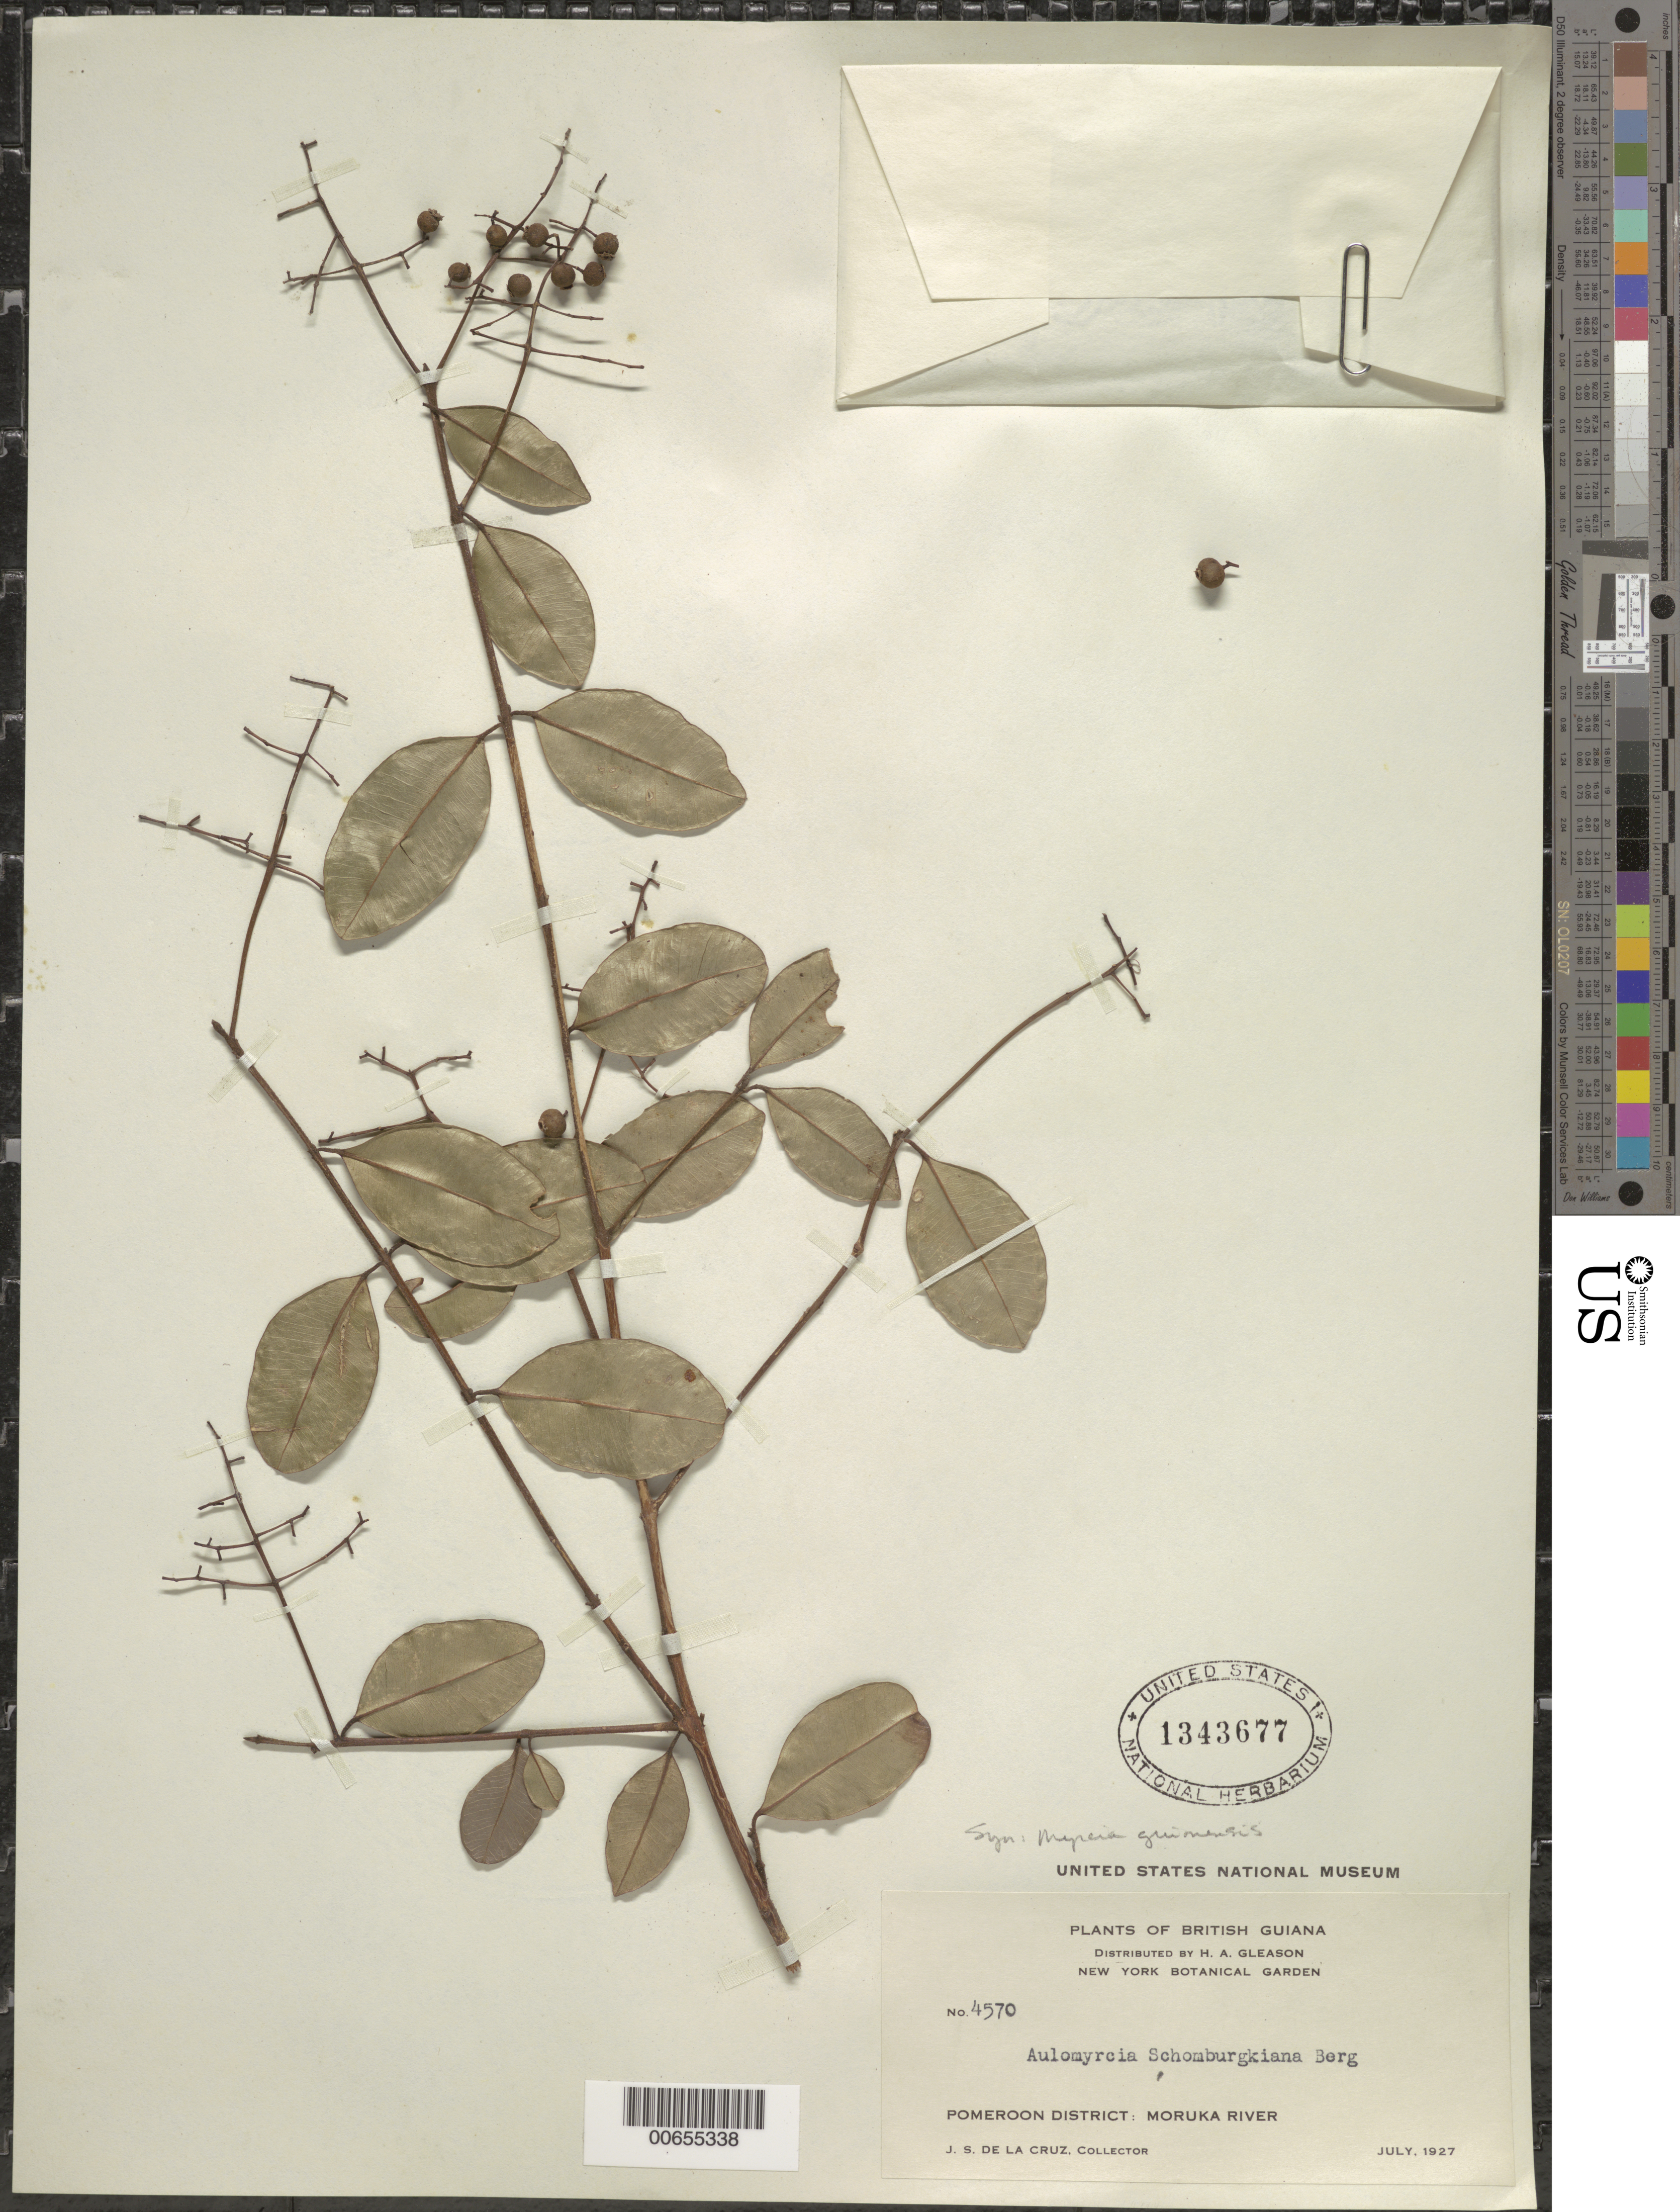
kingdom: Plantae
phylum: Tracheophyta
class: Magnoliopsida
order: Myrtales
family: Myrtaceae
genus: Myrcia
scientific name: Myrcia guianensis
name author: (Aubl.) DC.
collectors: J. S. de la Cruz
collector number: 4570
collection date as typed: Jul-27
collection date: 1927-07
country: Guyana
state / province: Barima-Waini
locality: Moruka R., Pomeroon Dist.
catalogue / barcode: US 1343677